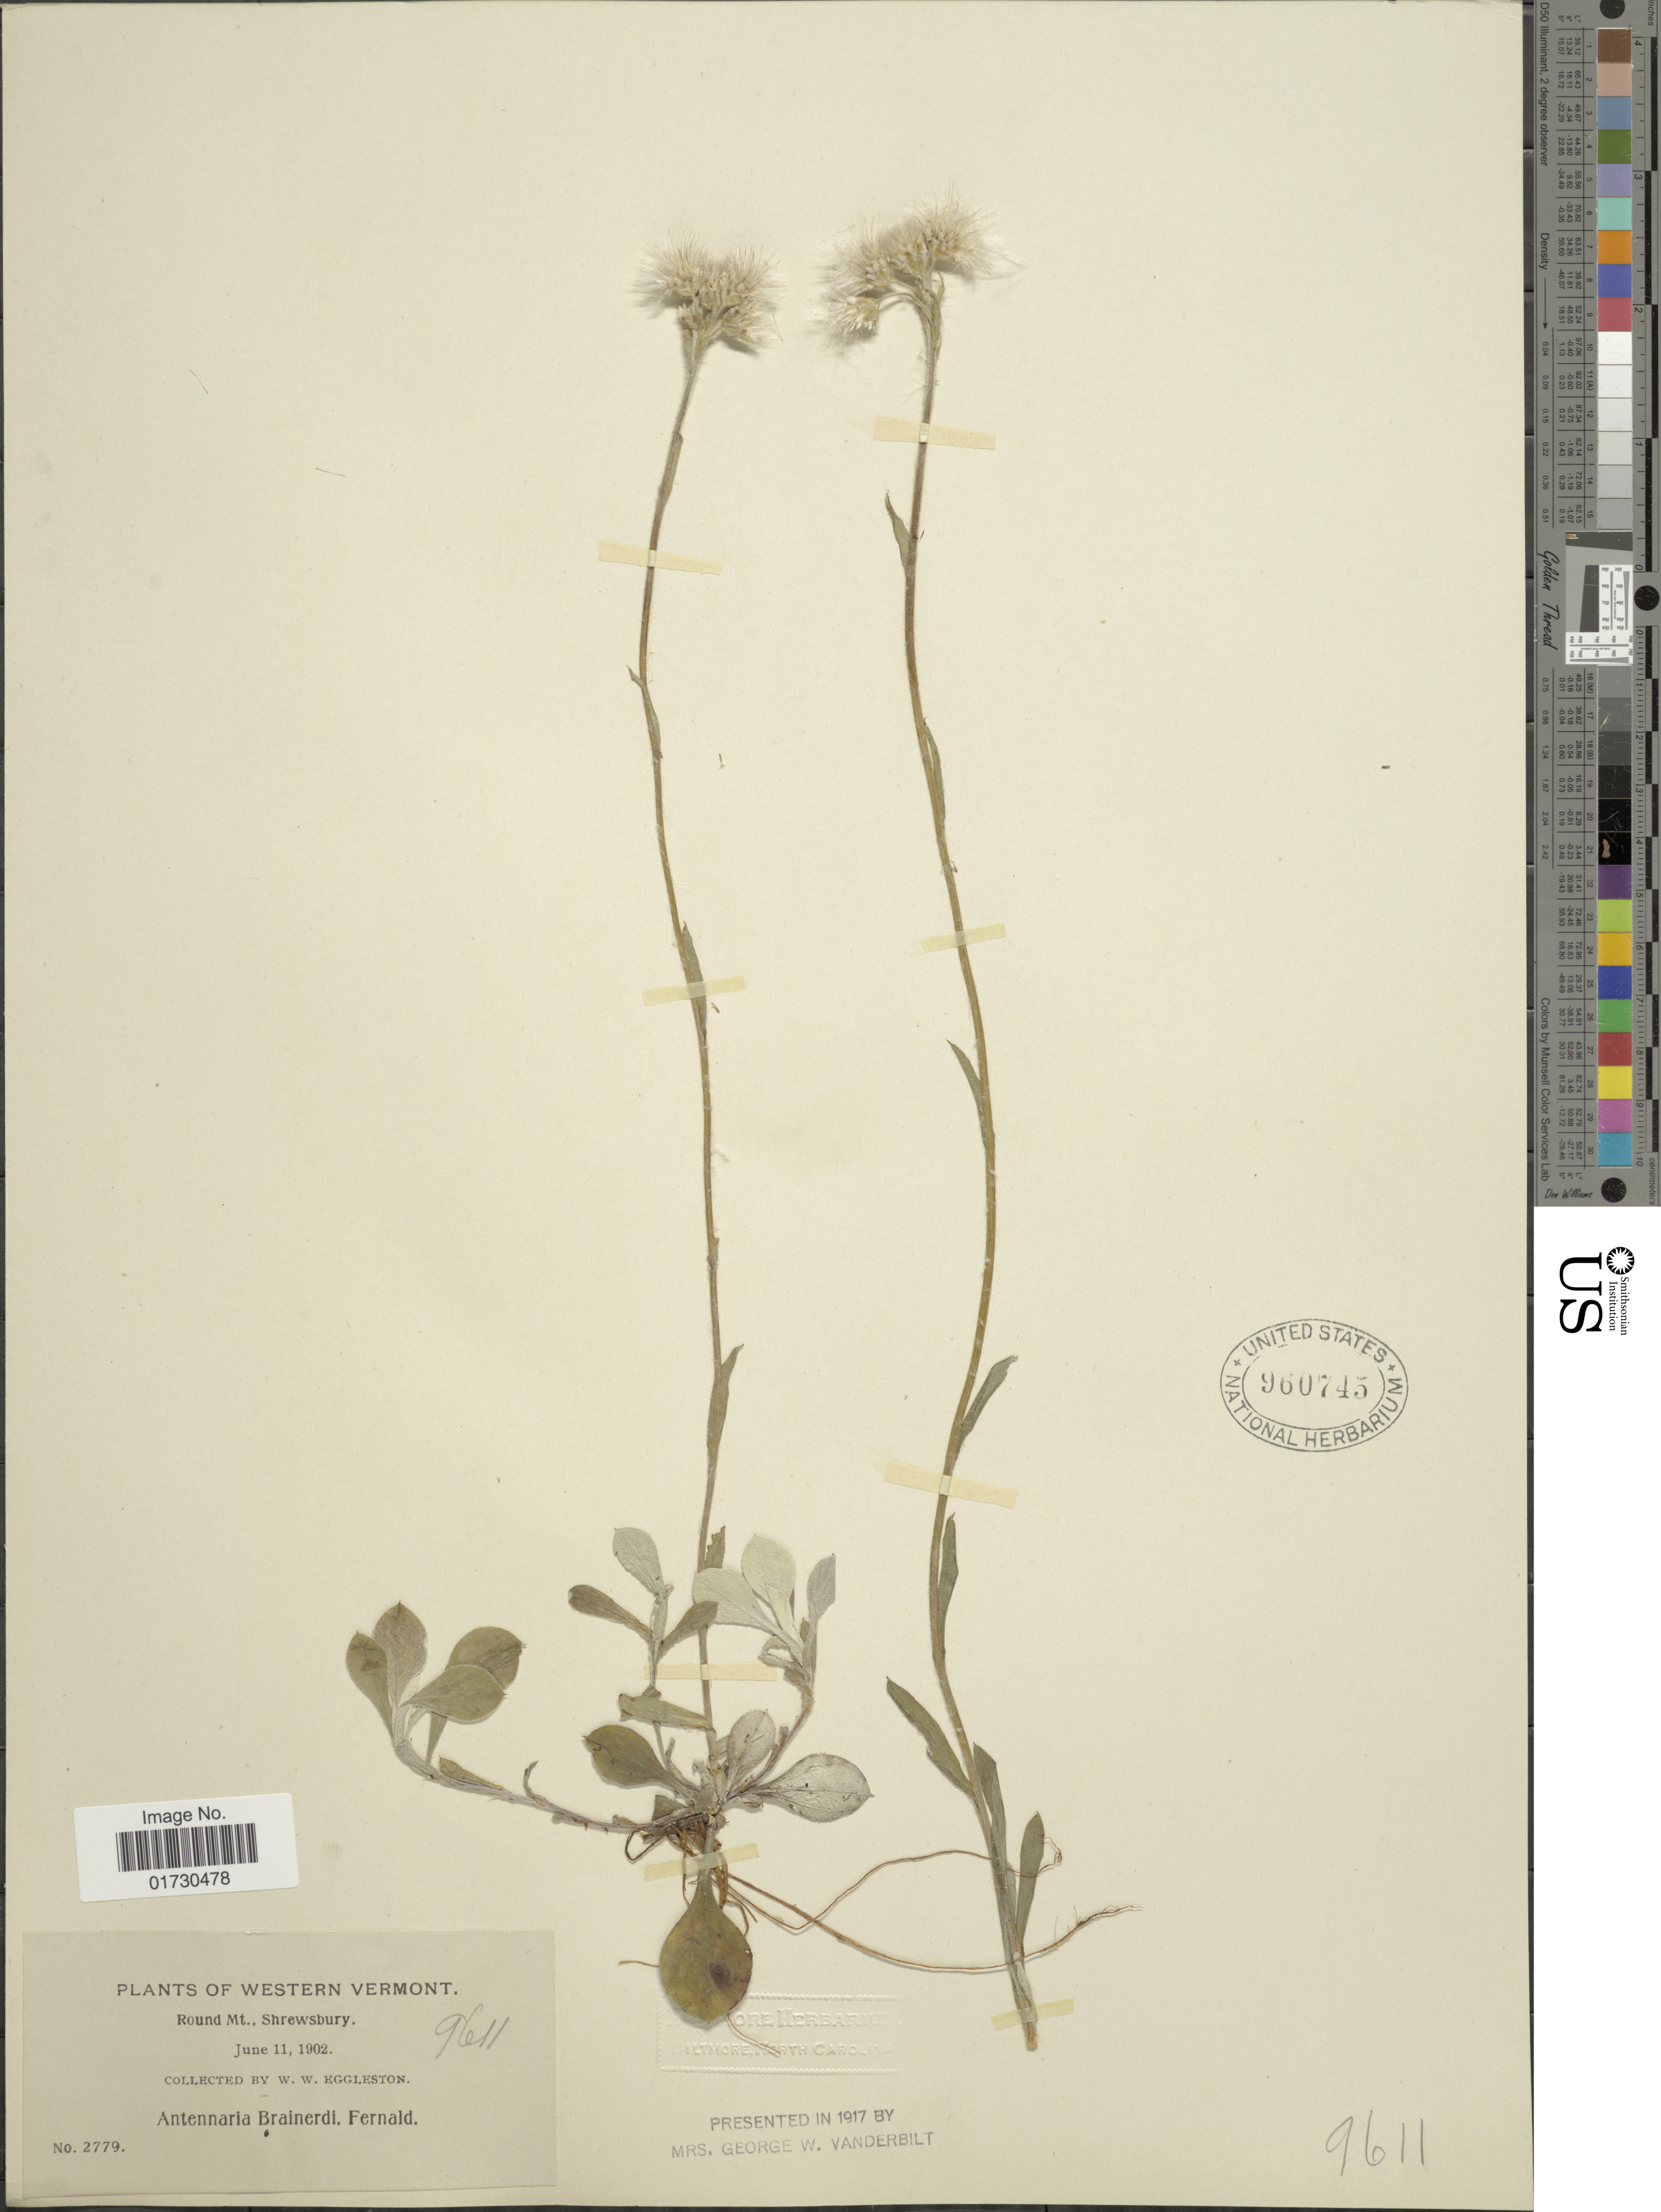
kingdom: Plantae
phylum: Tracheophyta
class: Magnoliopsida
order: Asterales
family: Asteraceae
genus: Antennaria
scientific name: Antennaria brainerdii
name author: Fernald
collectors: W. W. Eggleston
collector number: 2779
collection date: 1902-06-11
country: United States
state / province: Vermont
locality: Western Vermont, Round Mt., Shrewsbury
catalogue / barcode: US 960745